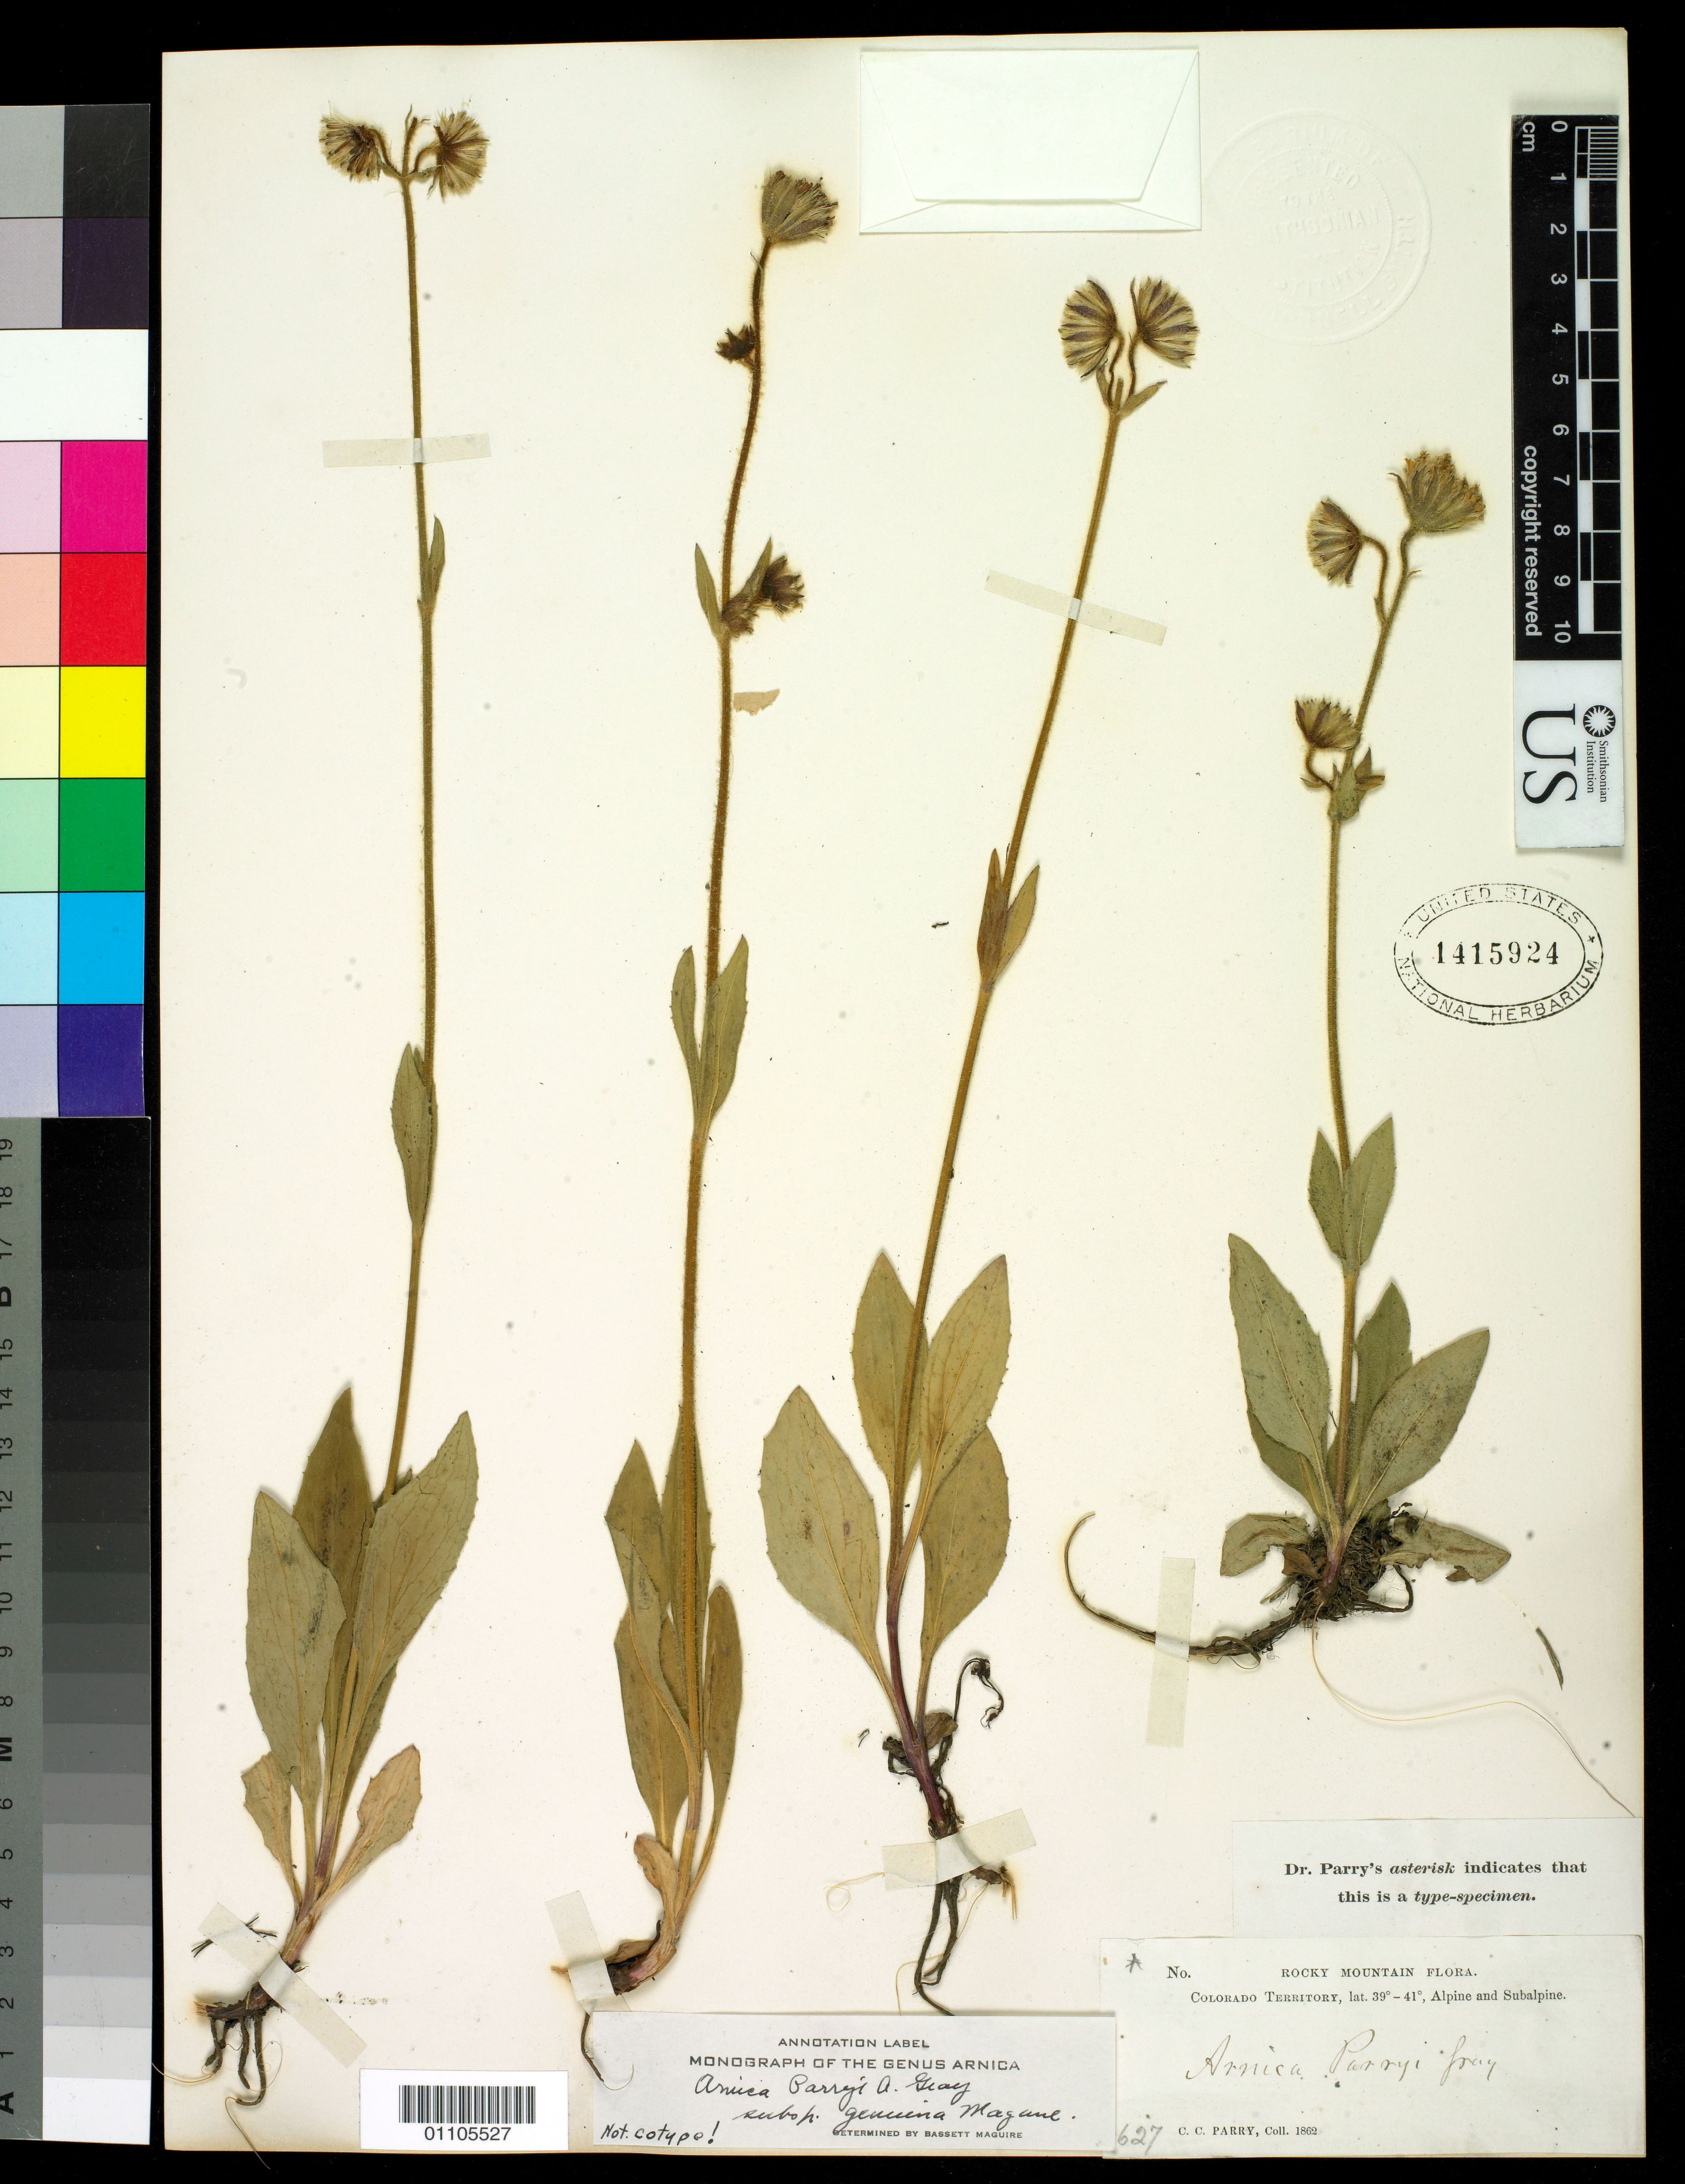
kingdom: Plantae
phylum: Tracheophyta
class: Magnoliopsida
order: Asterales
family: Asteraceae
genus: Arnica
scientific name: Arnica angustifolia var. eradiata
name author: A. Gray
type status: Possible Syntype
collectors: C. C. Parry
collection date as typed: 1862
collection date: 1862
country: United States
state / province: Colorado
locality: Colorado Territory, lat. 39°-41°, Alpine and Subalpine.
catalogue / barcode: US 1415924